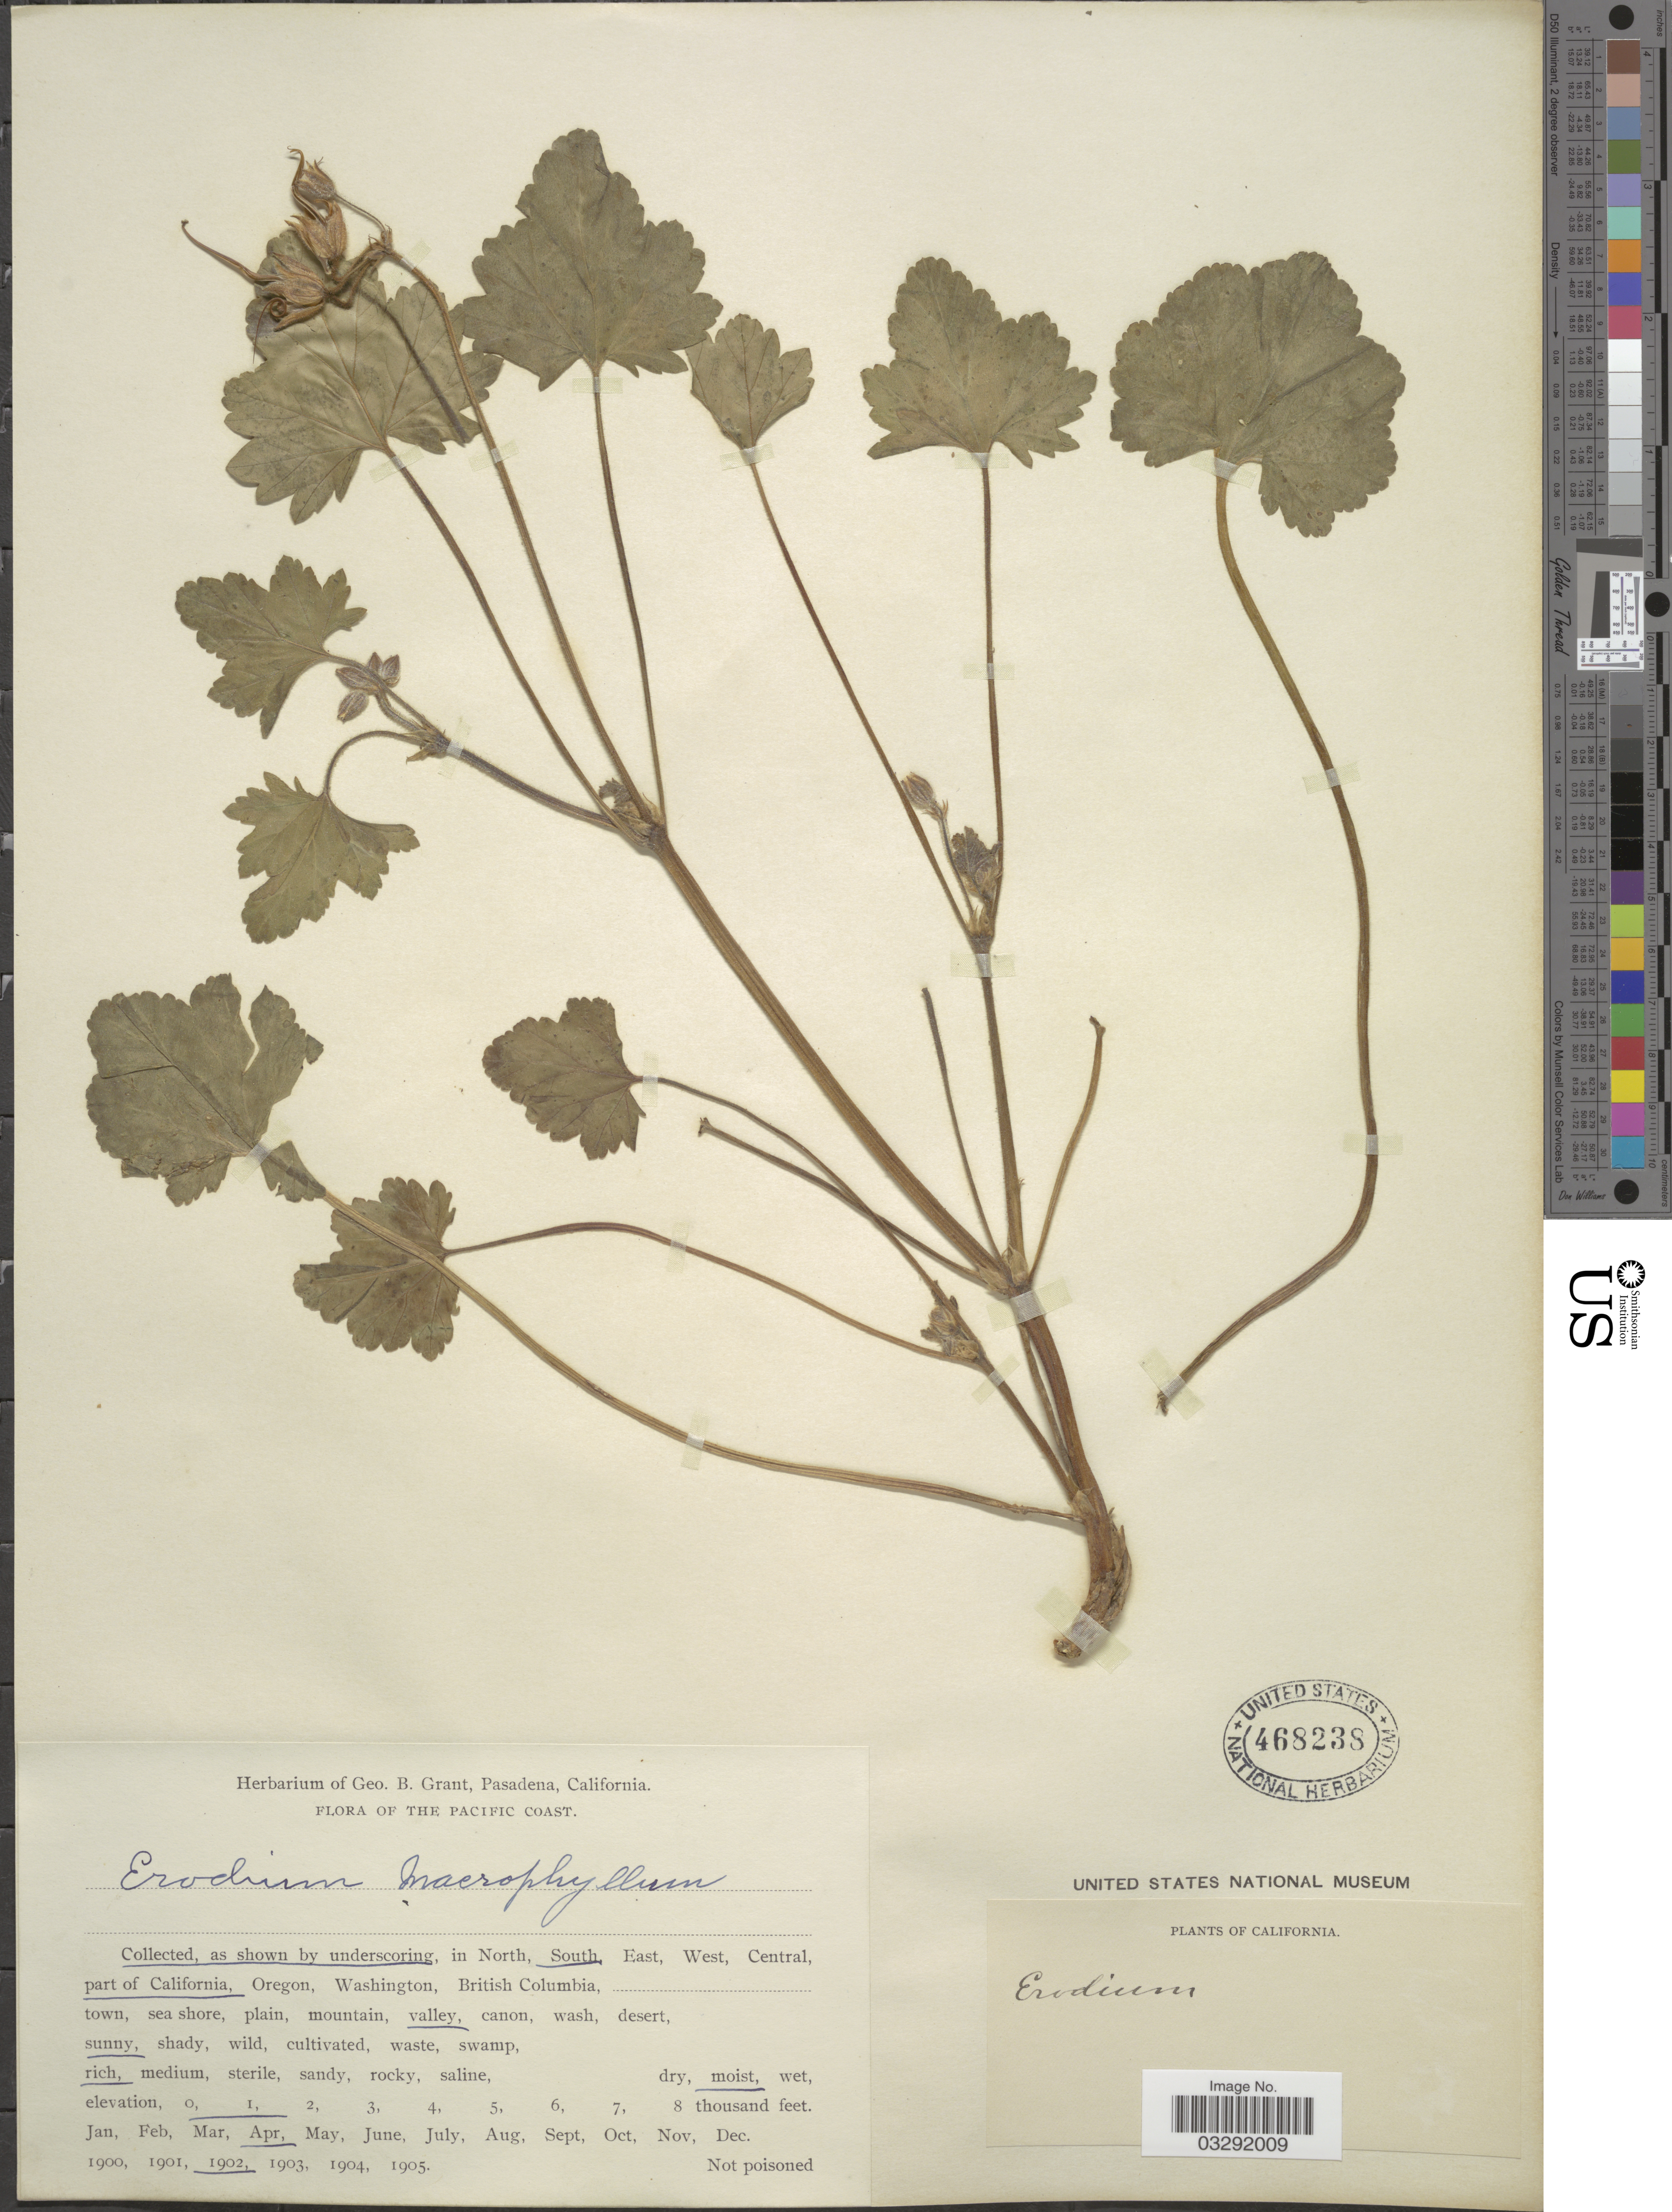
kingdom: Plantae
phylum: Tracheophyta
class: Magnoliopsida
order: Geraniales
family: Geraniaceae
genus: California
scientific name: California macrophylla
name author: (Hook. & Arn.) Aldasoro et al.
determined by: Strong, Mark T., (BOT), Smithsonian Institution - National Museum of Natural History (UNITED STATES)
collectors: ex herb. Geo. B. Grant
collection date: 1902-04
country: United States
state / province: California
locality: The Pacific Coast. South part of California.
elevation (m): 305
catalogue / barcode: US 468238